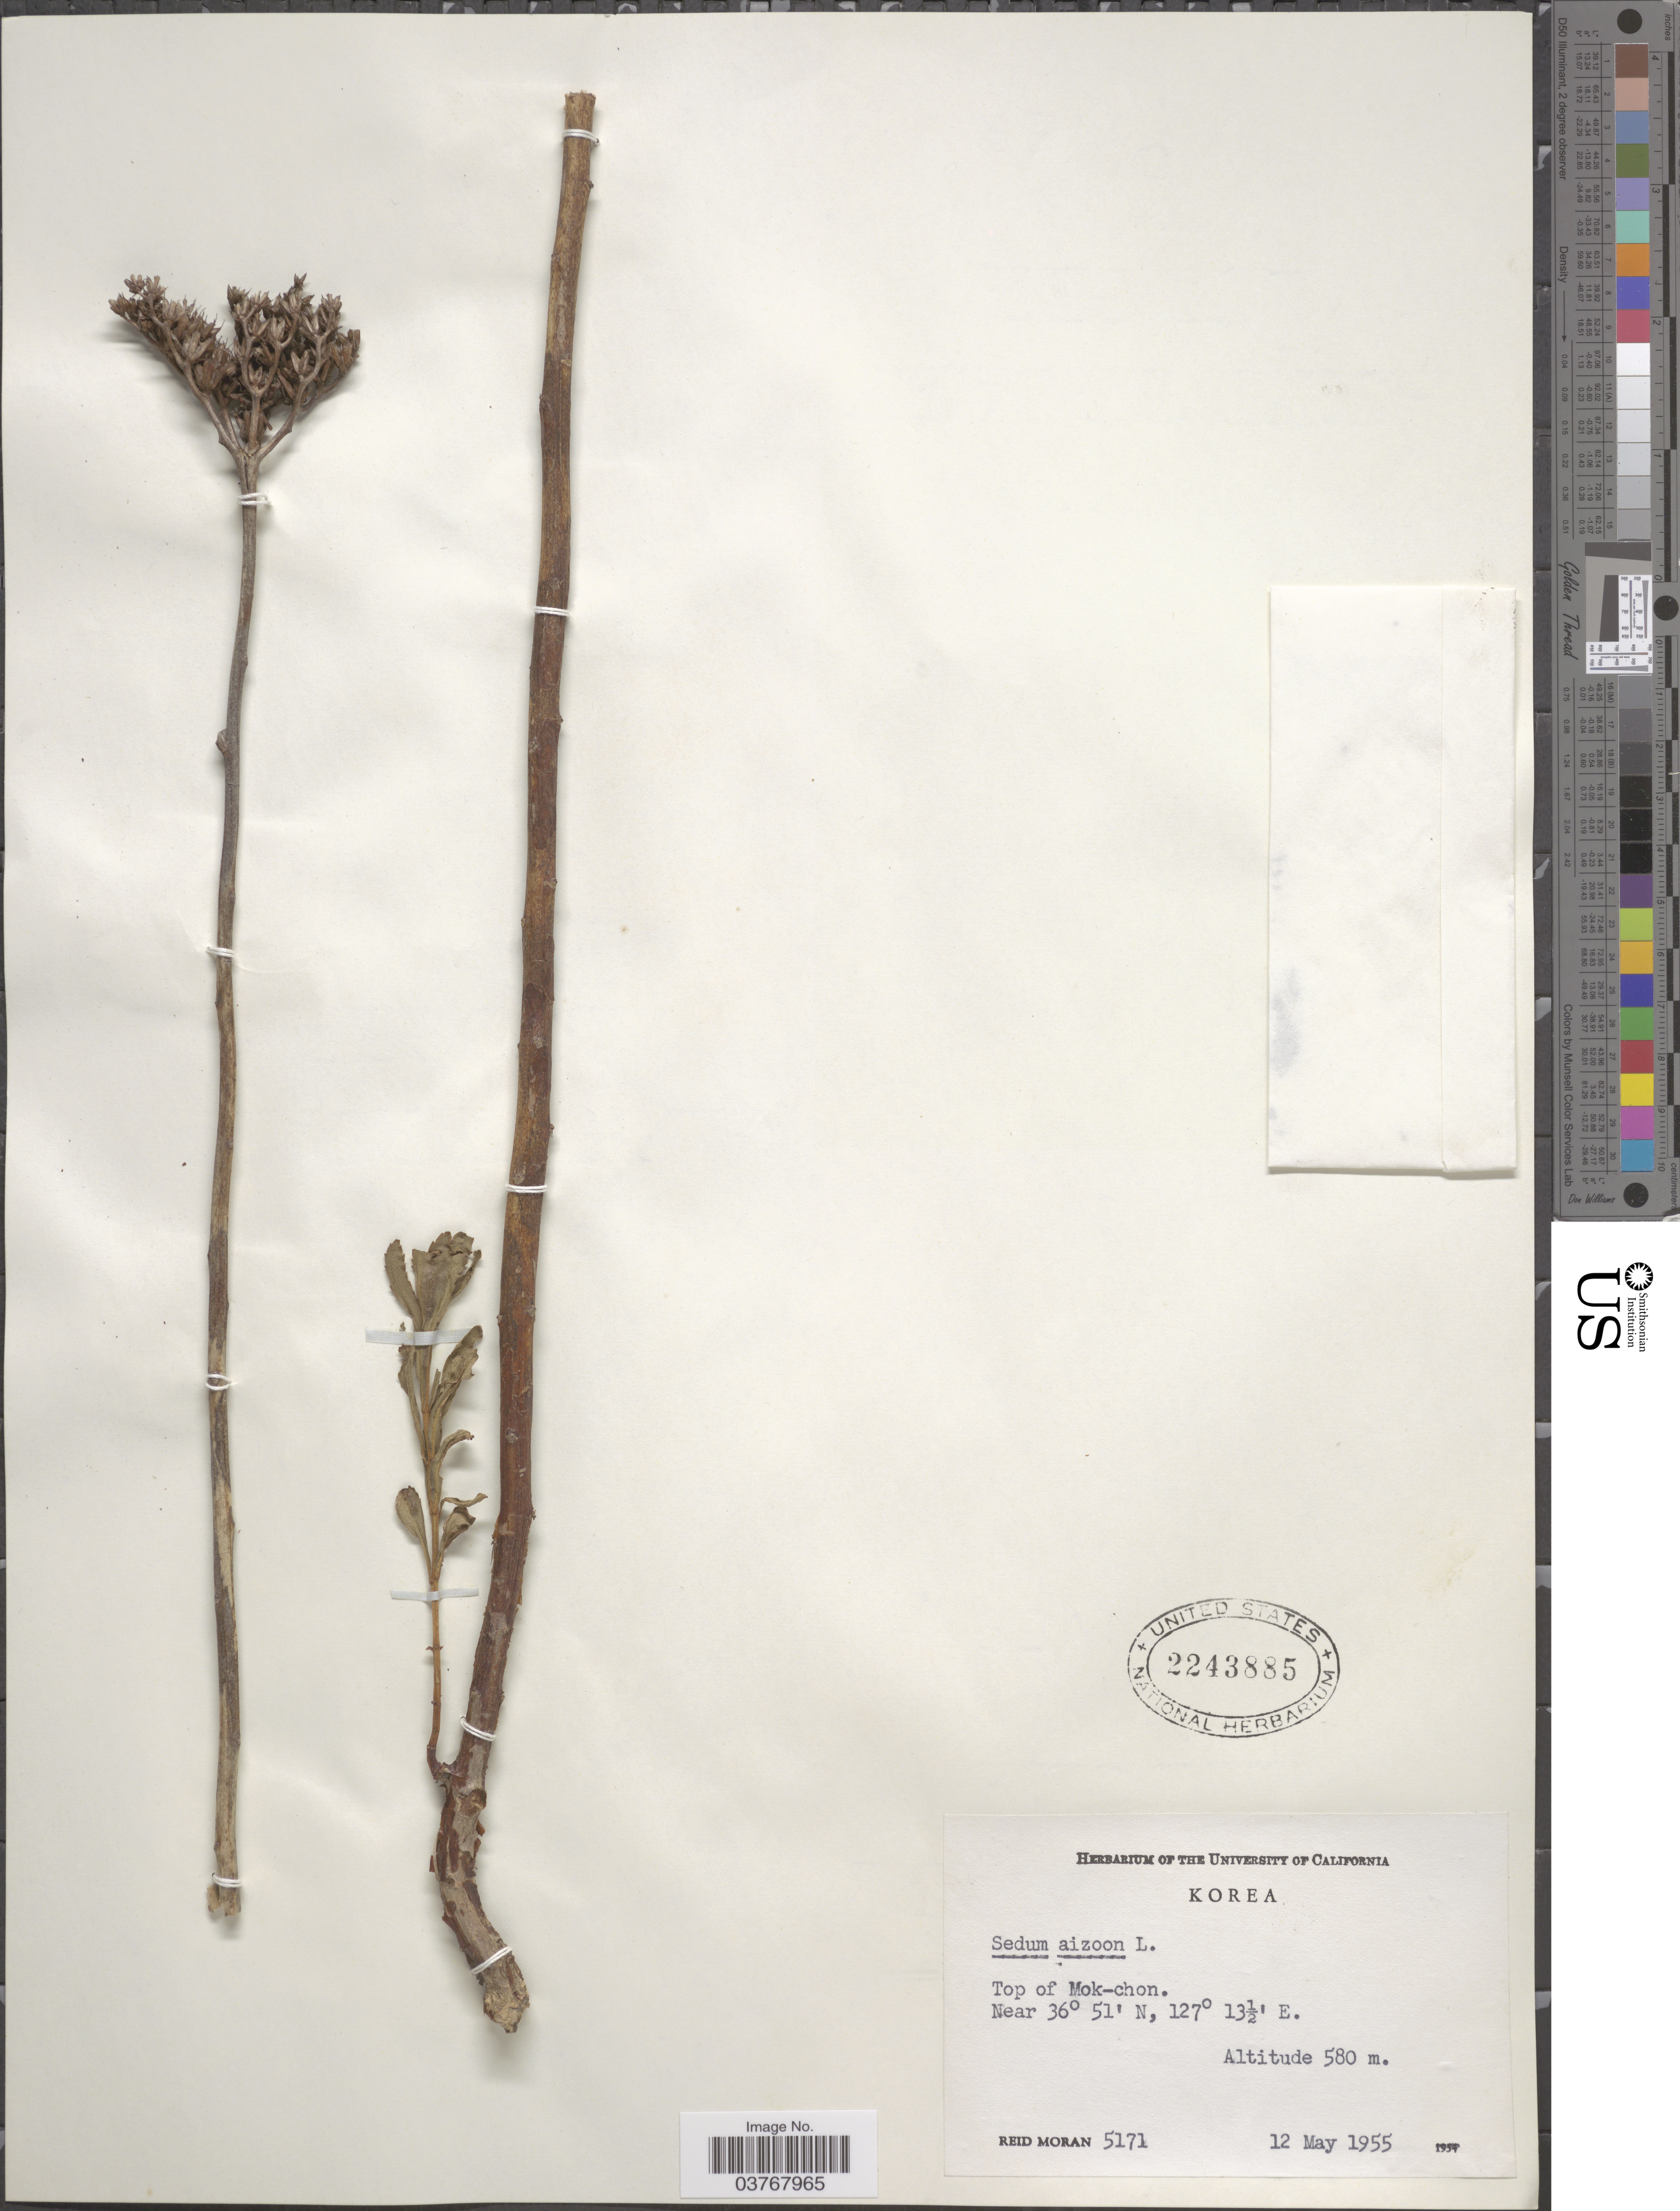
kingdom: Plantae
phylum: Tracheophyta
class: Magnoliopsida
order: Saxifragales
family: Crassulaceae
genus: Phedimus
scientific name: Phedimus aizoon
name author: (L.) 't Hart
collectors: R. Moran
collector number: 5171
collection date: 1955-05-12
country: South Korea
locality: Korea. Top of Mok-chon.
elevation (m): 580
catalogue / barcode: US 2243885